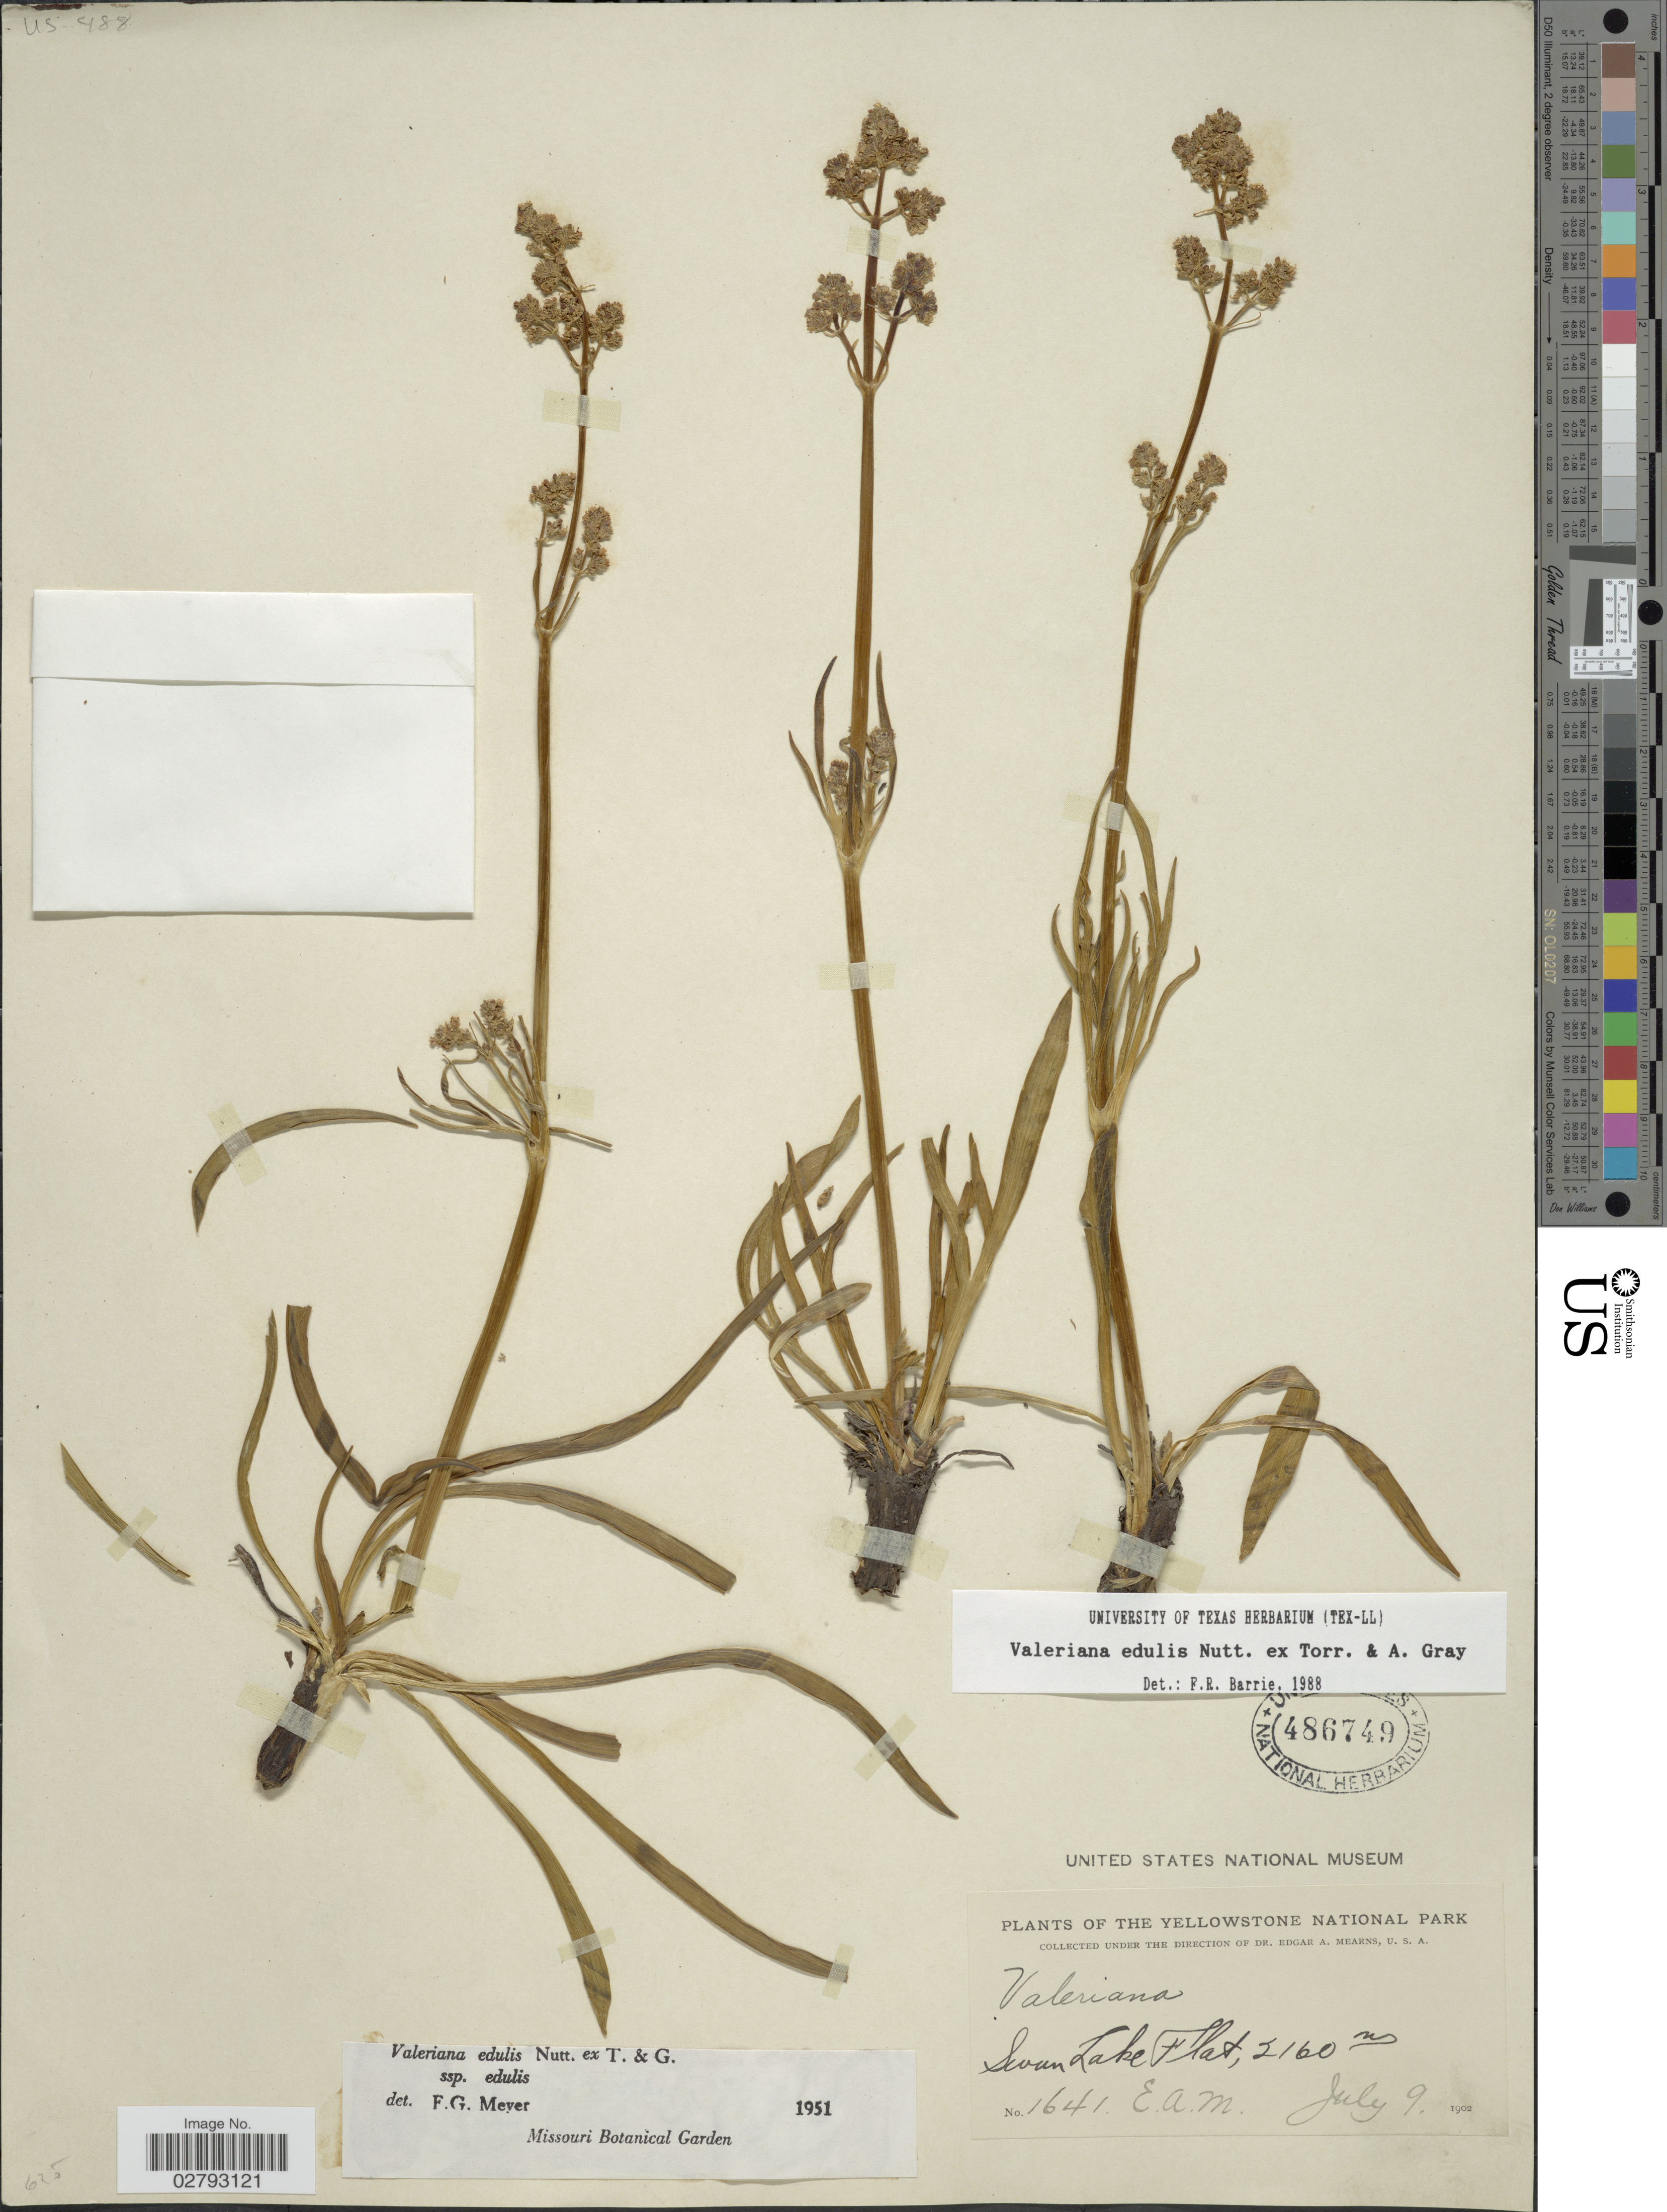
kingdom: Plantae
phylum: Tracheophyta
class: Magnoliopsida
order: Dipsacales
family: Caprifoliaceae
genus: Valeriana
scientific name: Valeriana edulis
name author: Nutt.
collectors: E. A. Mearns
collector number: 1641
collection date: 1902-07-09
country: United States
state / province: Wyoming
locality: Yellowstone National Park. Swan Lake Flat.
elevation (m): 2160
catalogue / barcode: US 486749